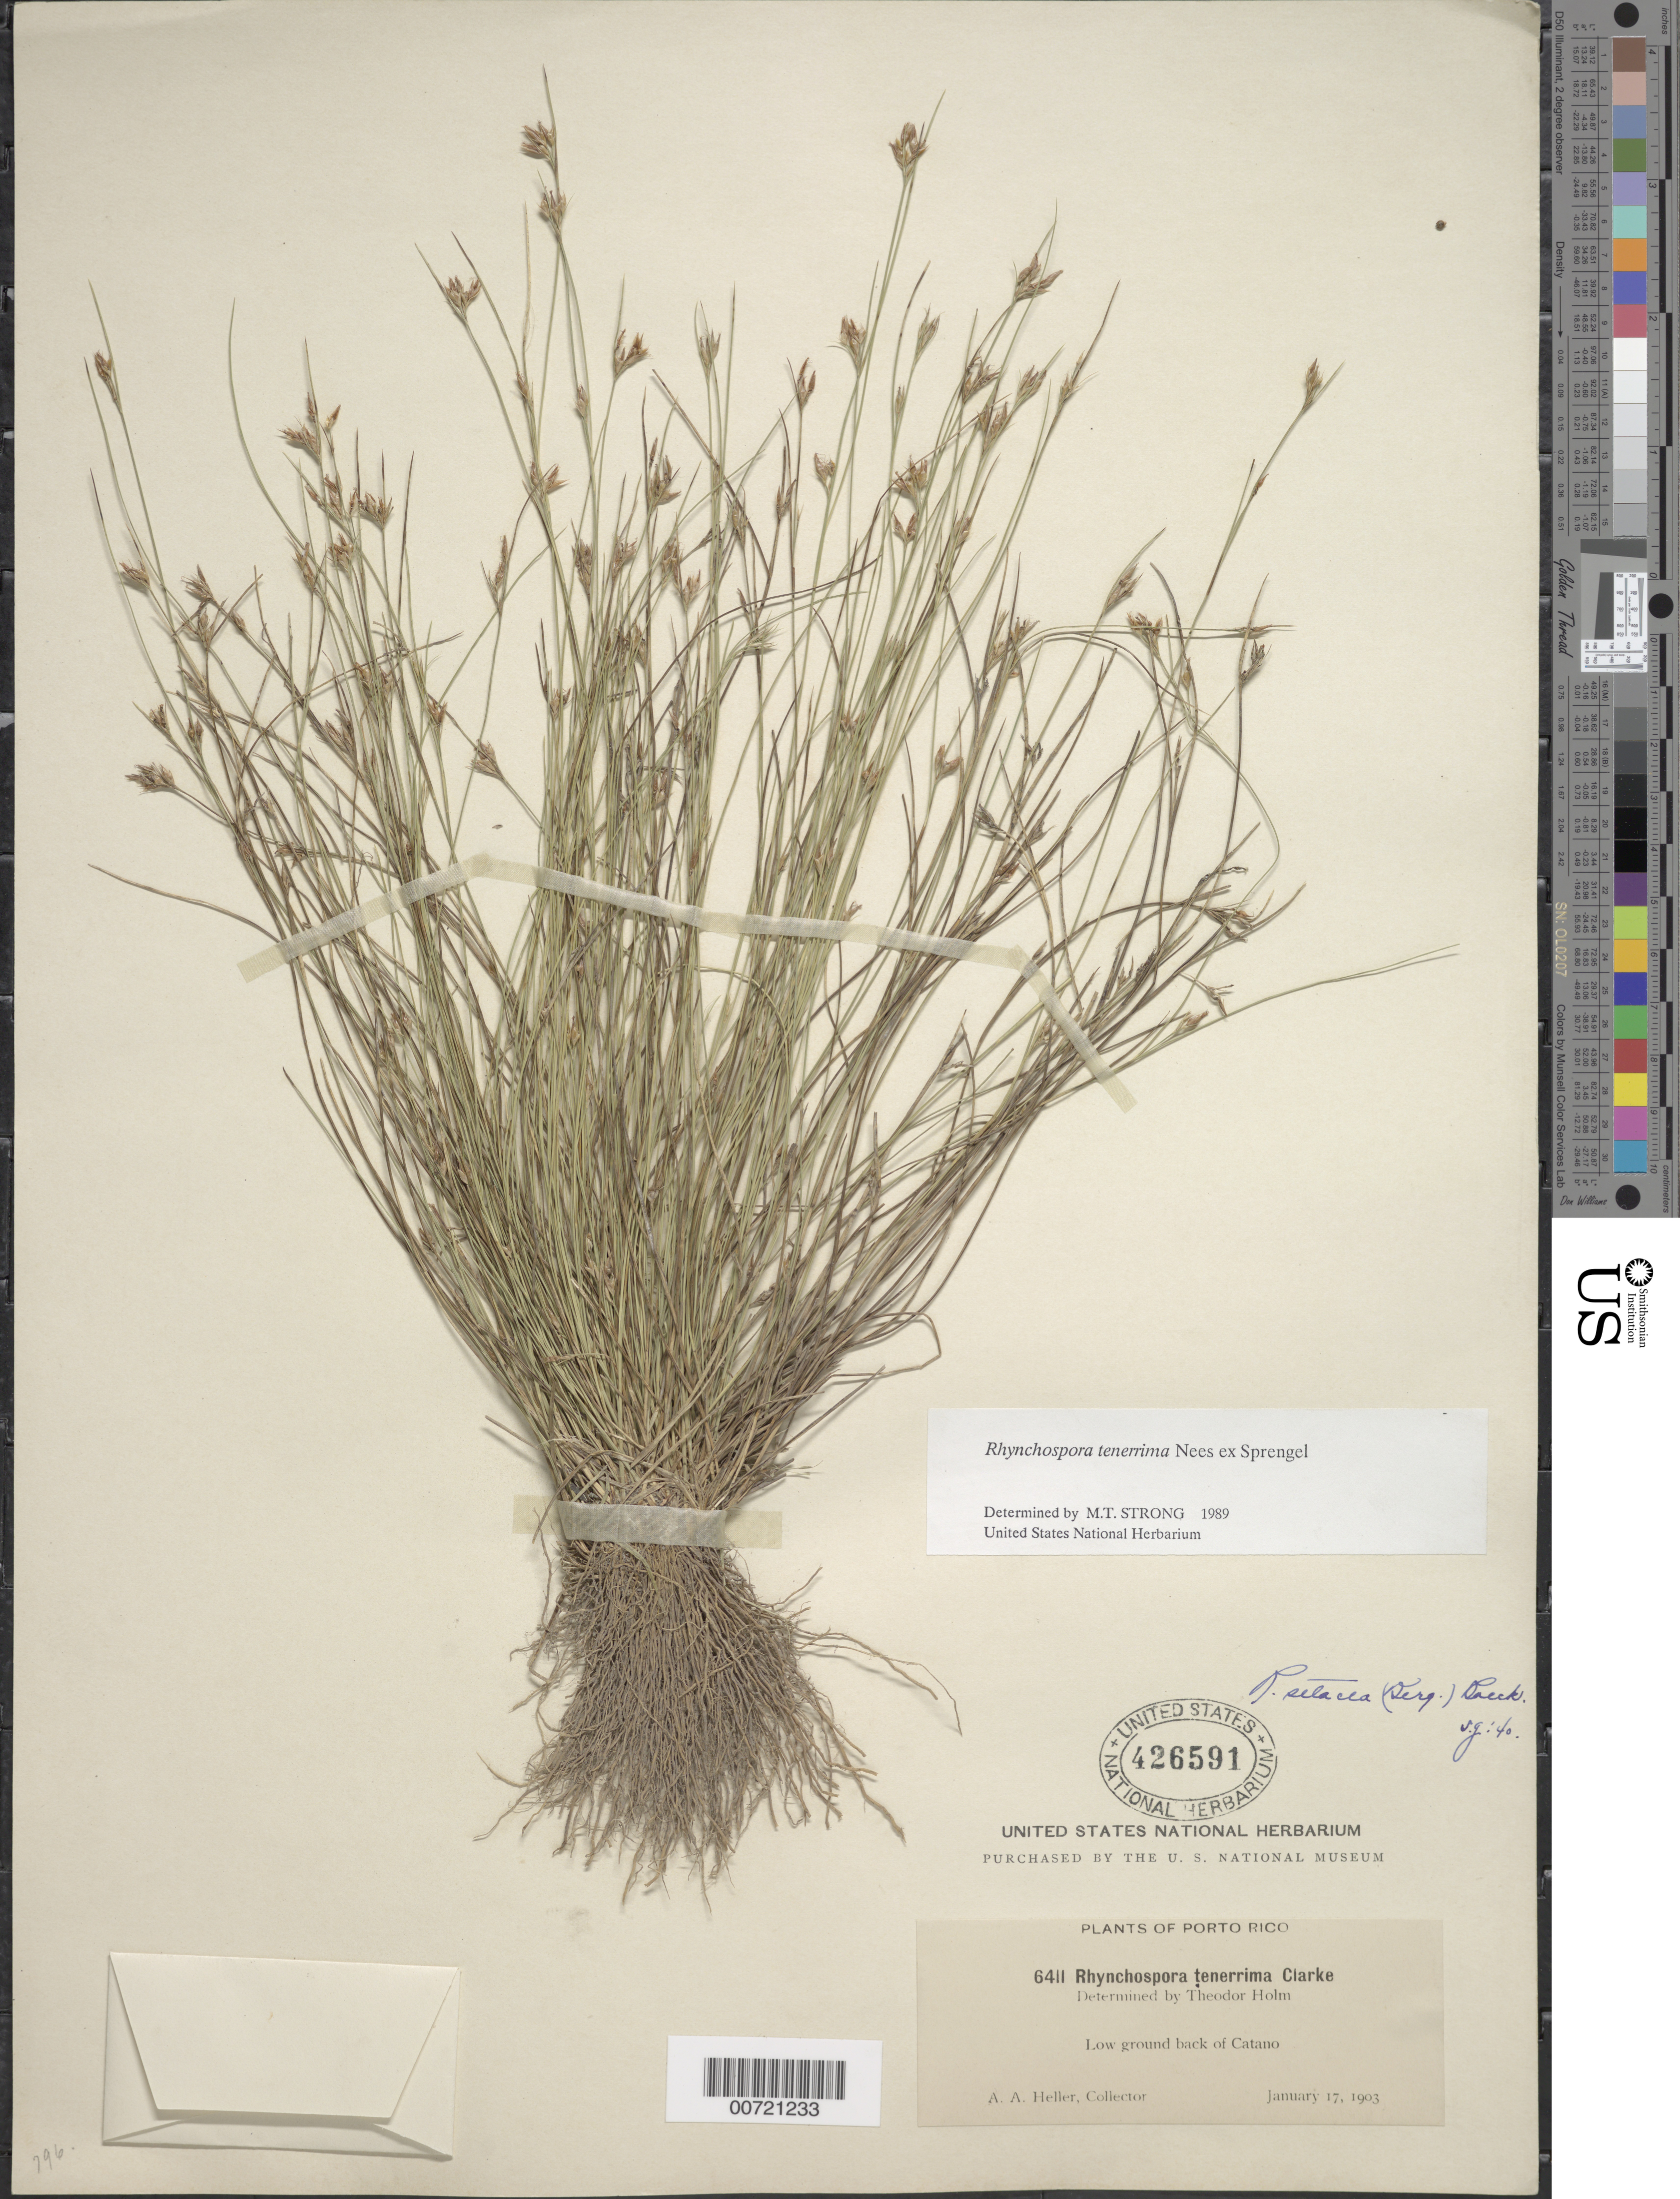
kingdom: Plantae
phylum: Tracheophyta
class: Liliopsida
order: Poales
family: Cyperaceae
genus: Rhynchospora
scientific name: Rhynchospora tenerrima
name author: Nees ex Spreng.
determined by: Strong, M. T., (US), Smithsonian Institution - National Museum of Natural History (UNITED STATES)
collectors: A. A. Heller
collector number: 6411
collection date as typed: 17 Jan 1903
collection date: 1903-01-17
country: Puerto Rico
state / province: Cataño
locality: Low ground back of Cataño.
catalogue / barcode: US 426591